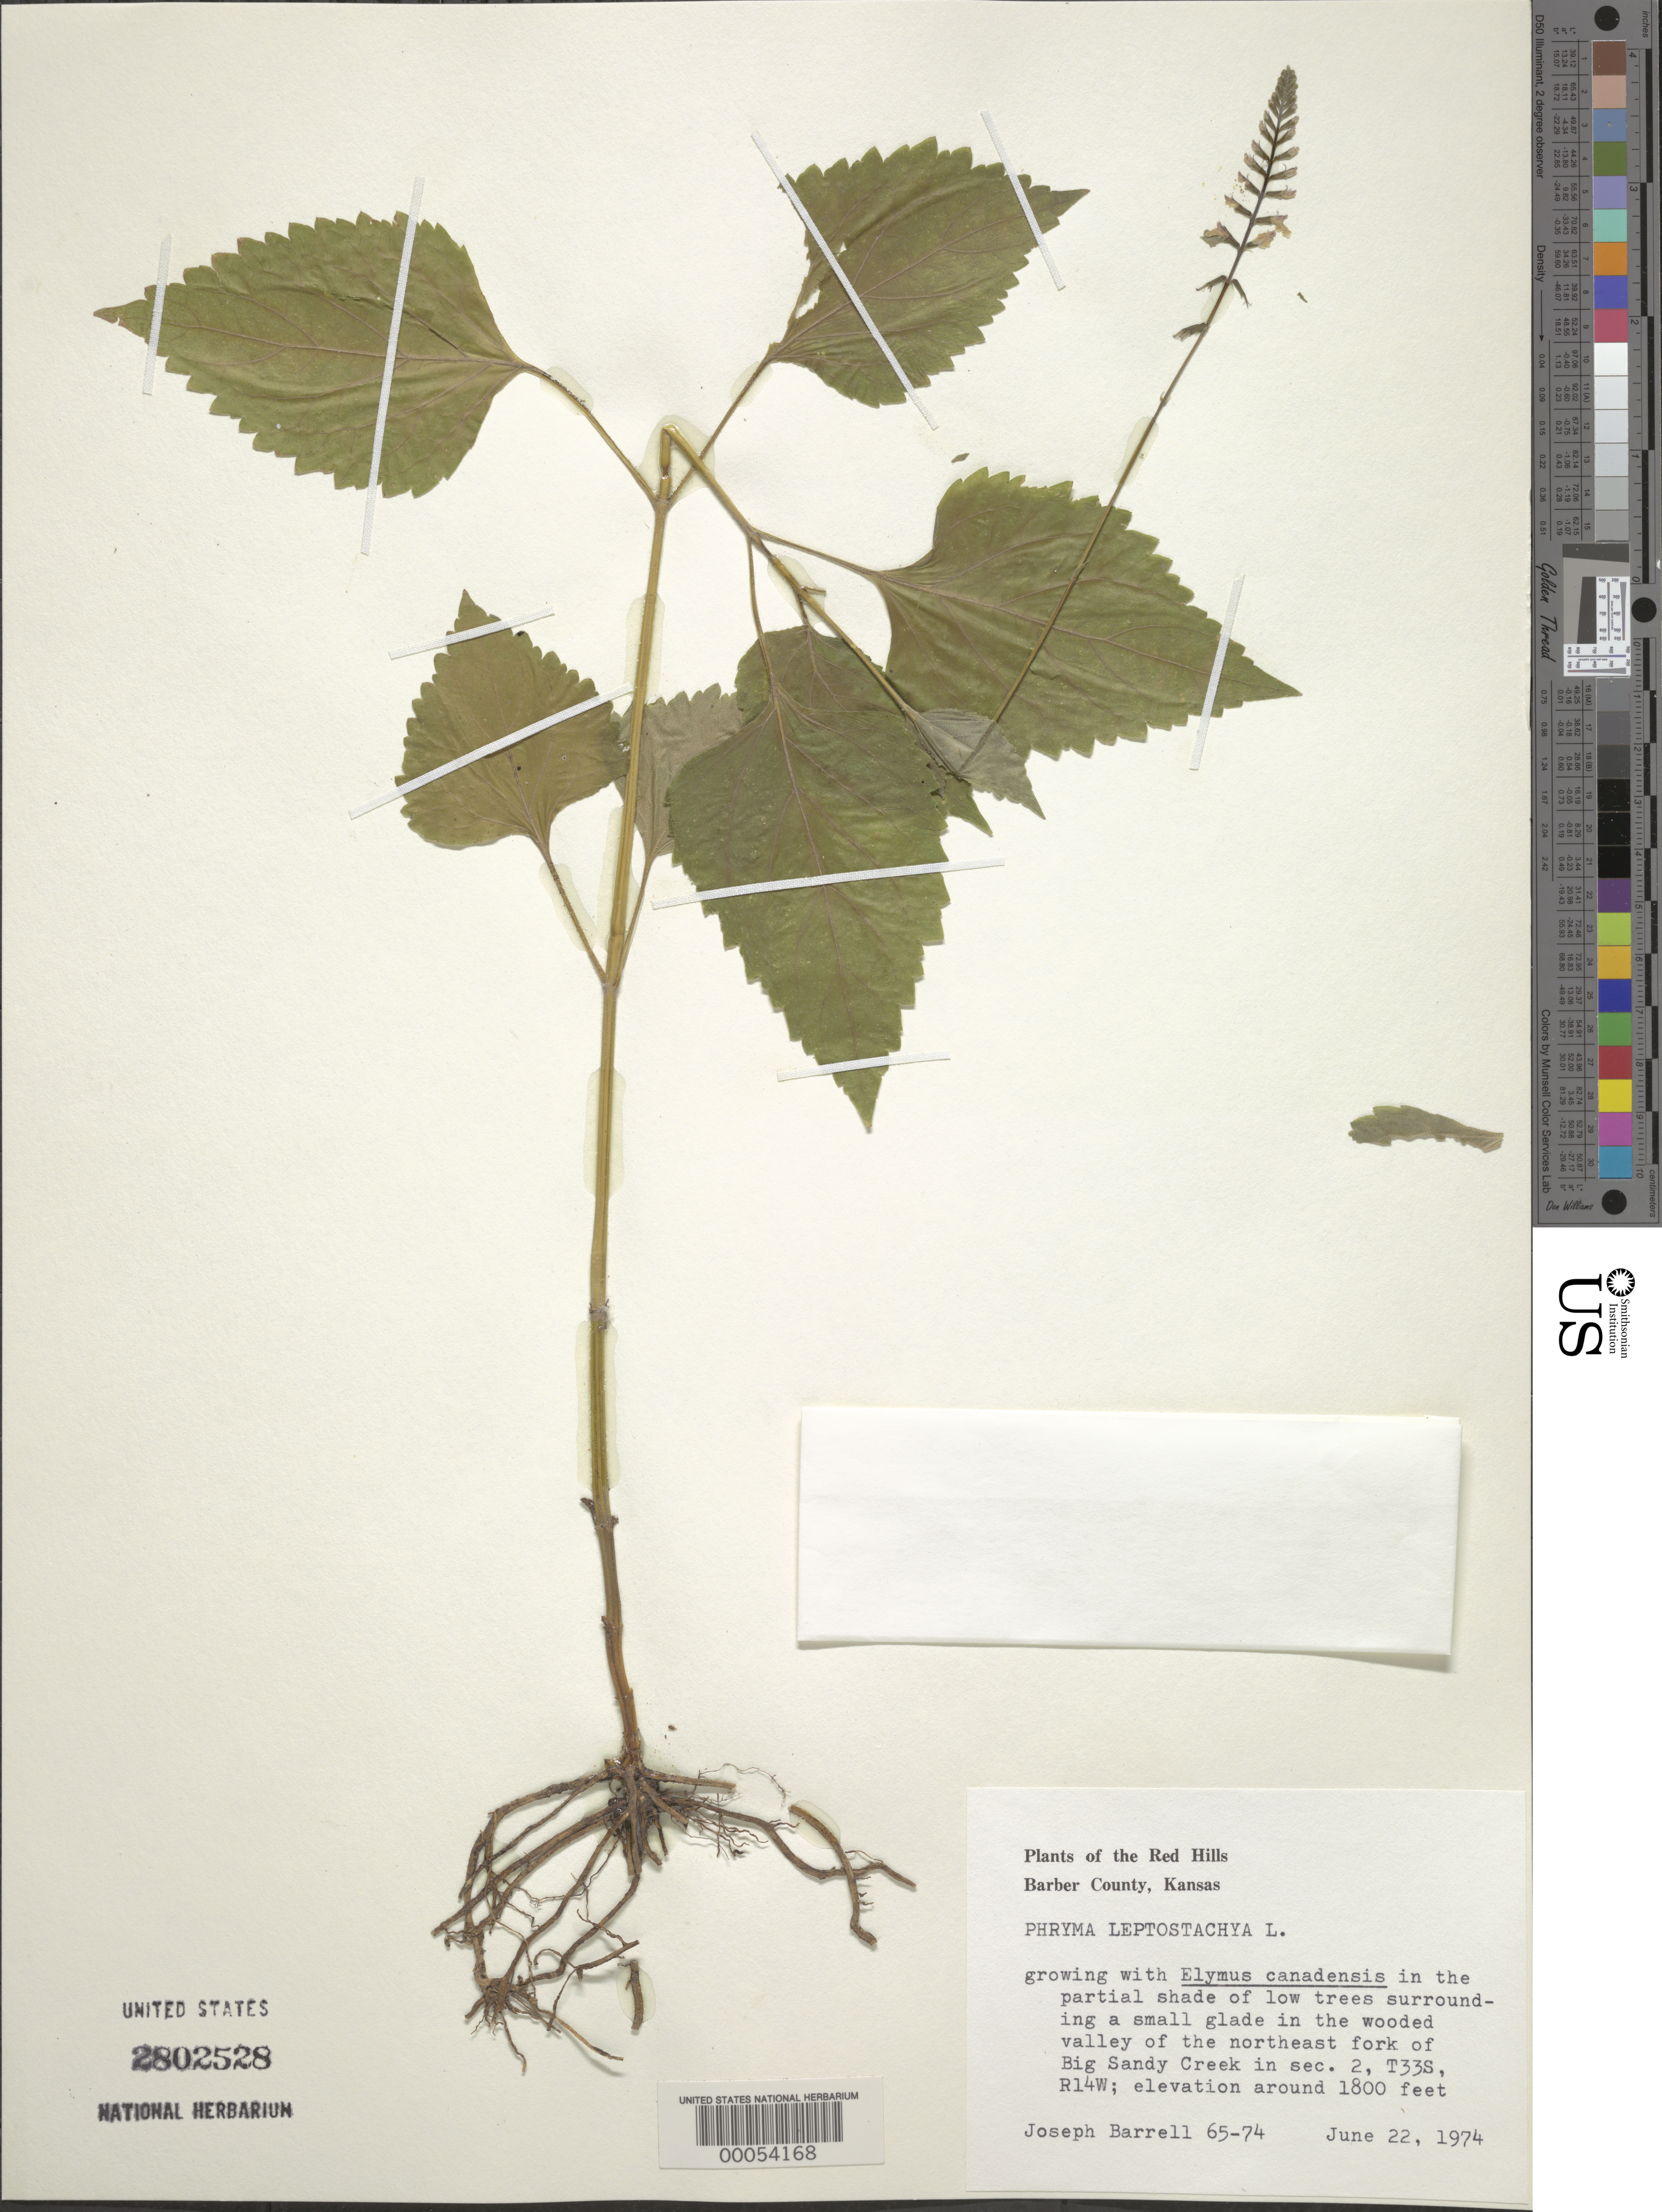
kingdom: Plantae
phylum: Tracheophyta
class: Magnoliopsida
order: Lamiales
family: Phrymaceae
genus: Phryma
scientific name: Phryma leptostachya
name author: L.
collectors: J. Barrell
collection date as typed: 22 Jun 1974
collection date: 1974-06-22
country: United States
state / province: Kansas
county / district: Barber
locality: Northeast fork of big sandy creek in sec. 2, t33s, r14w.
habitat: In a small glade in a wooded valley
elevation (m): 549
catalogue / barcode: US 2802528